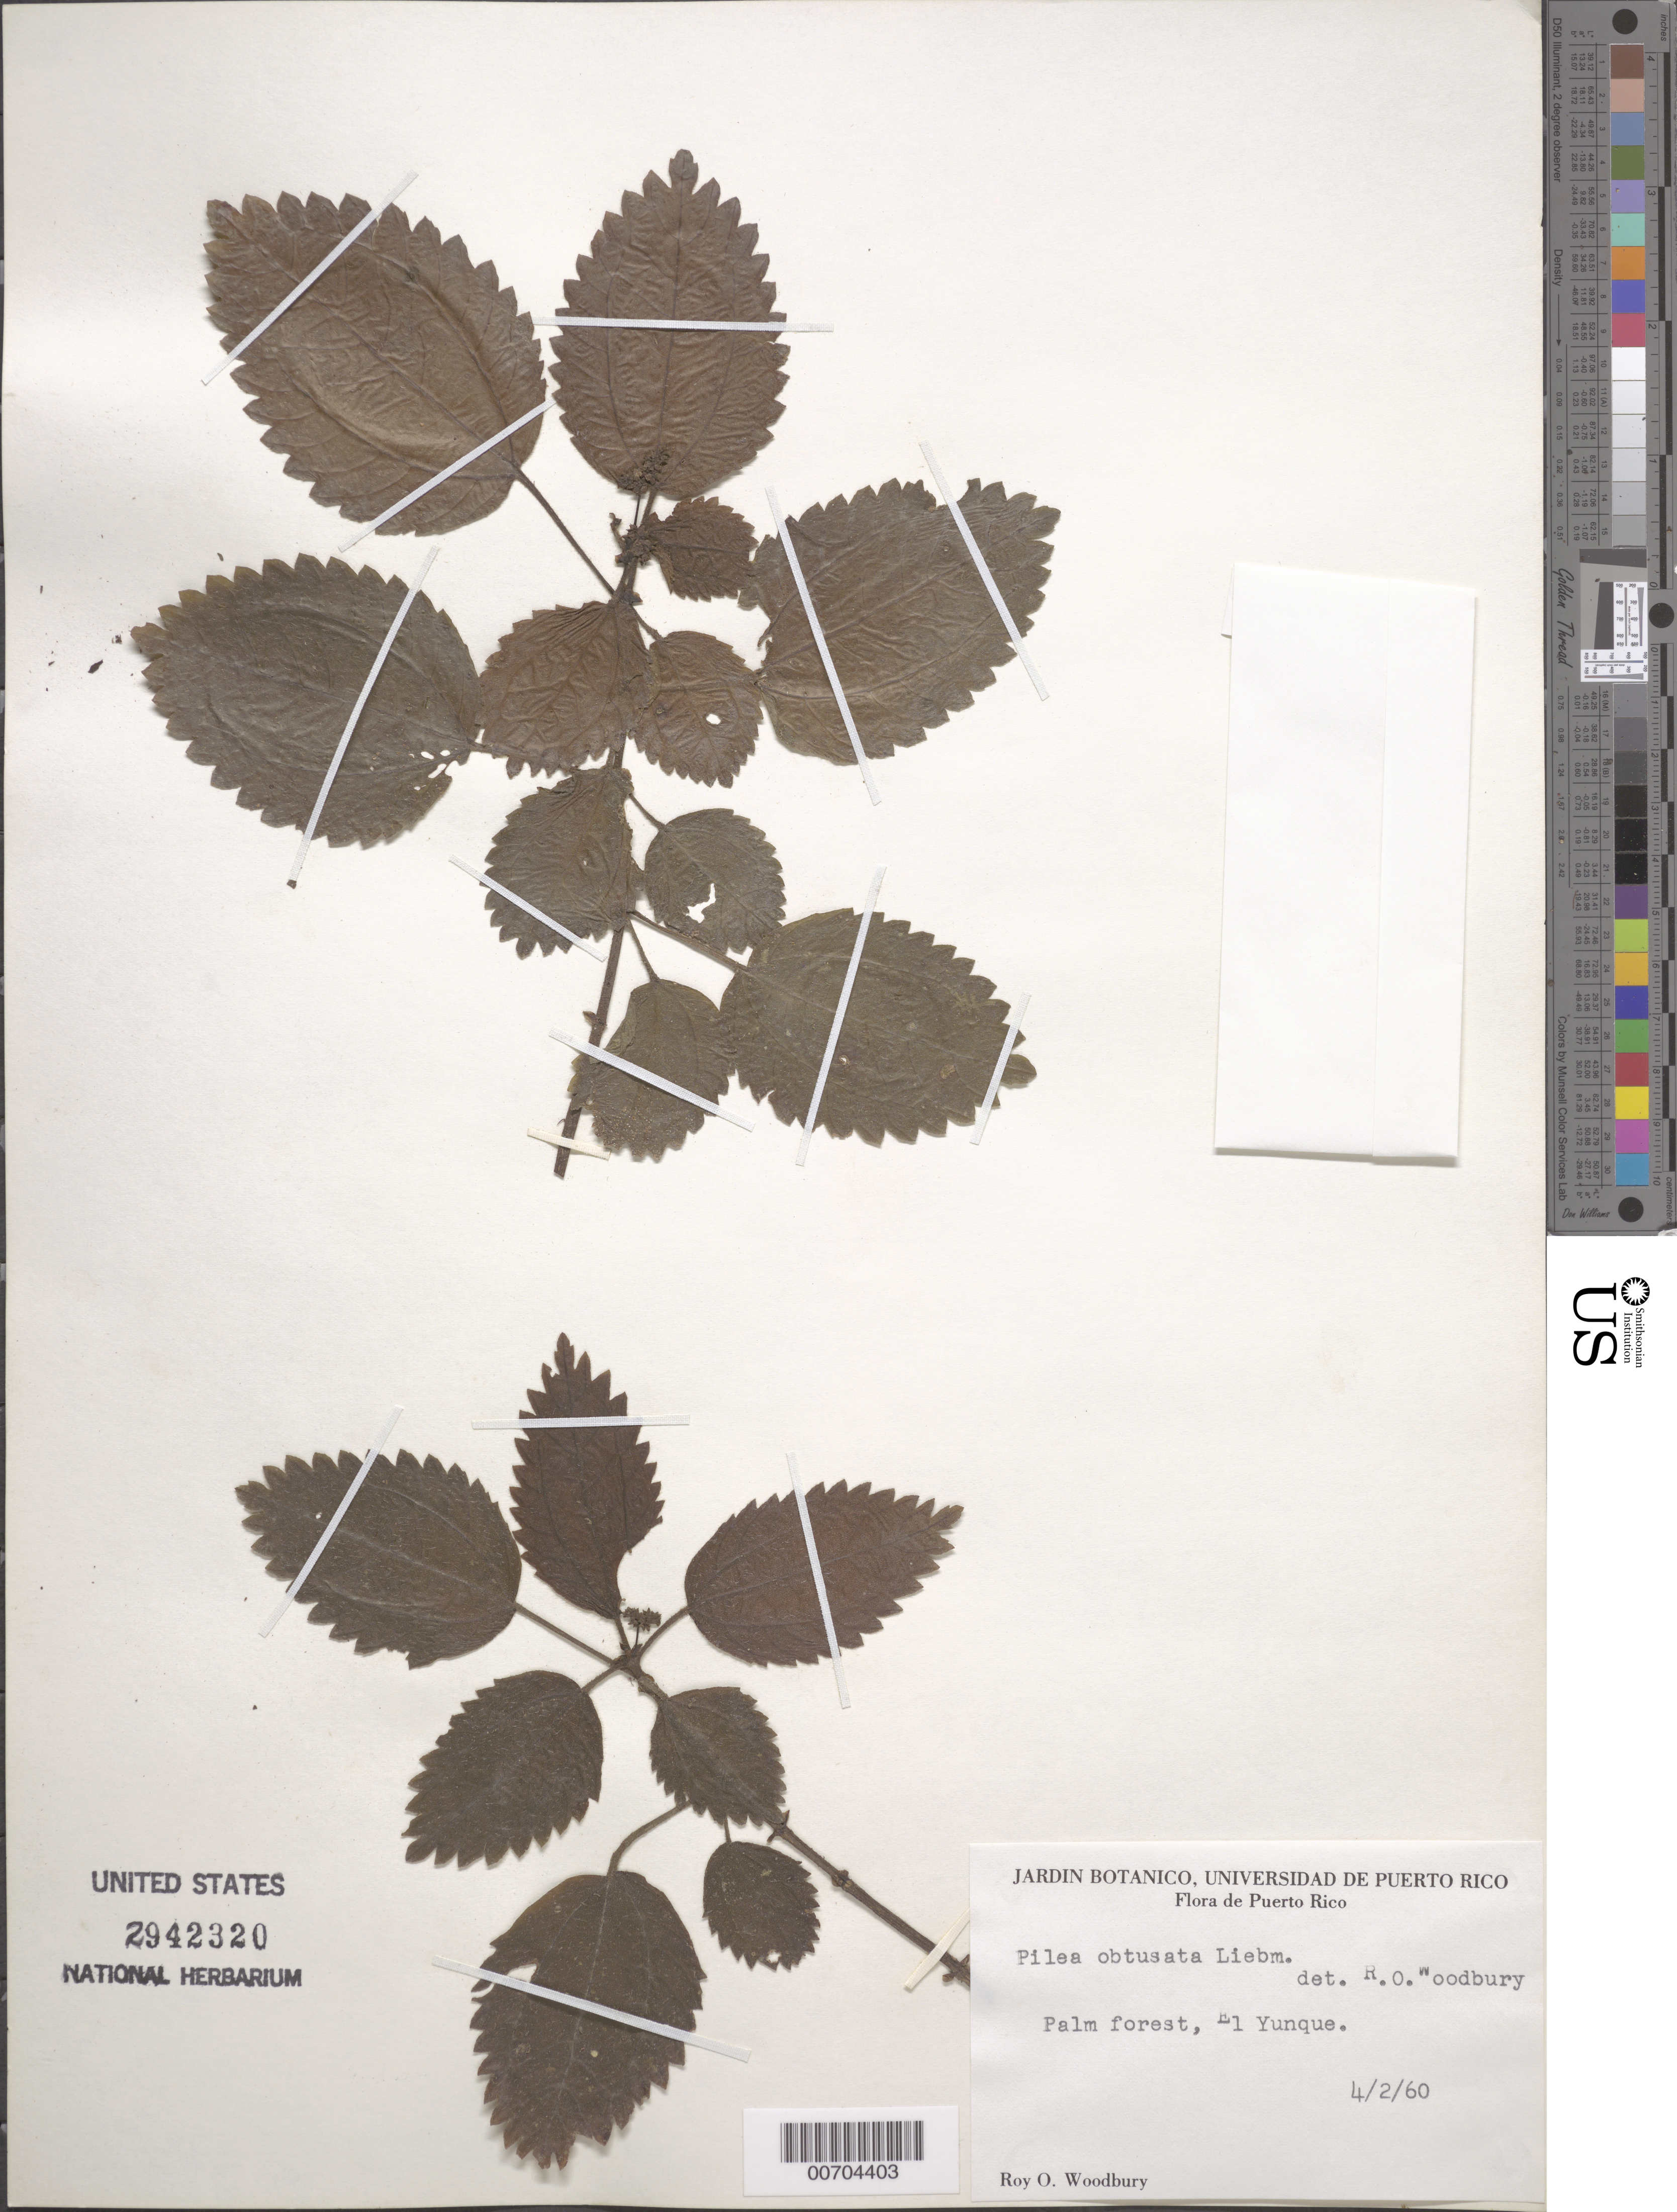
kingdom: Plantae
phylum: Tracheophyta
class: Magnoliopsida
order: Rosales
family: Urticaceae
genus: Pilea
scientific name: Pilea obtusata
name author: Liebm.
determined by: Woodbury, R. O.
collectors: R. O. Woodbury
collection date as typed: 02 Apr 1960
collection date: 1960-04-02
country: Puerto Rico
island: Greater Antilles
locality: El Yunque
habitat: Palm forest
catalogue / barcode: US 2942320